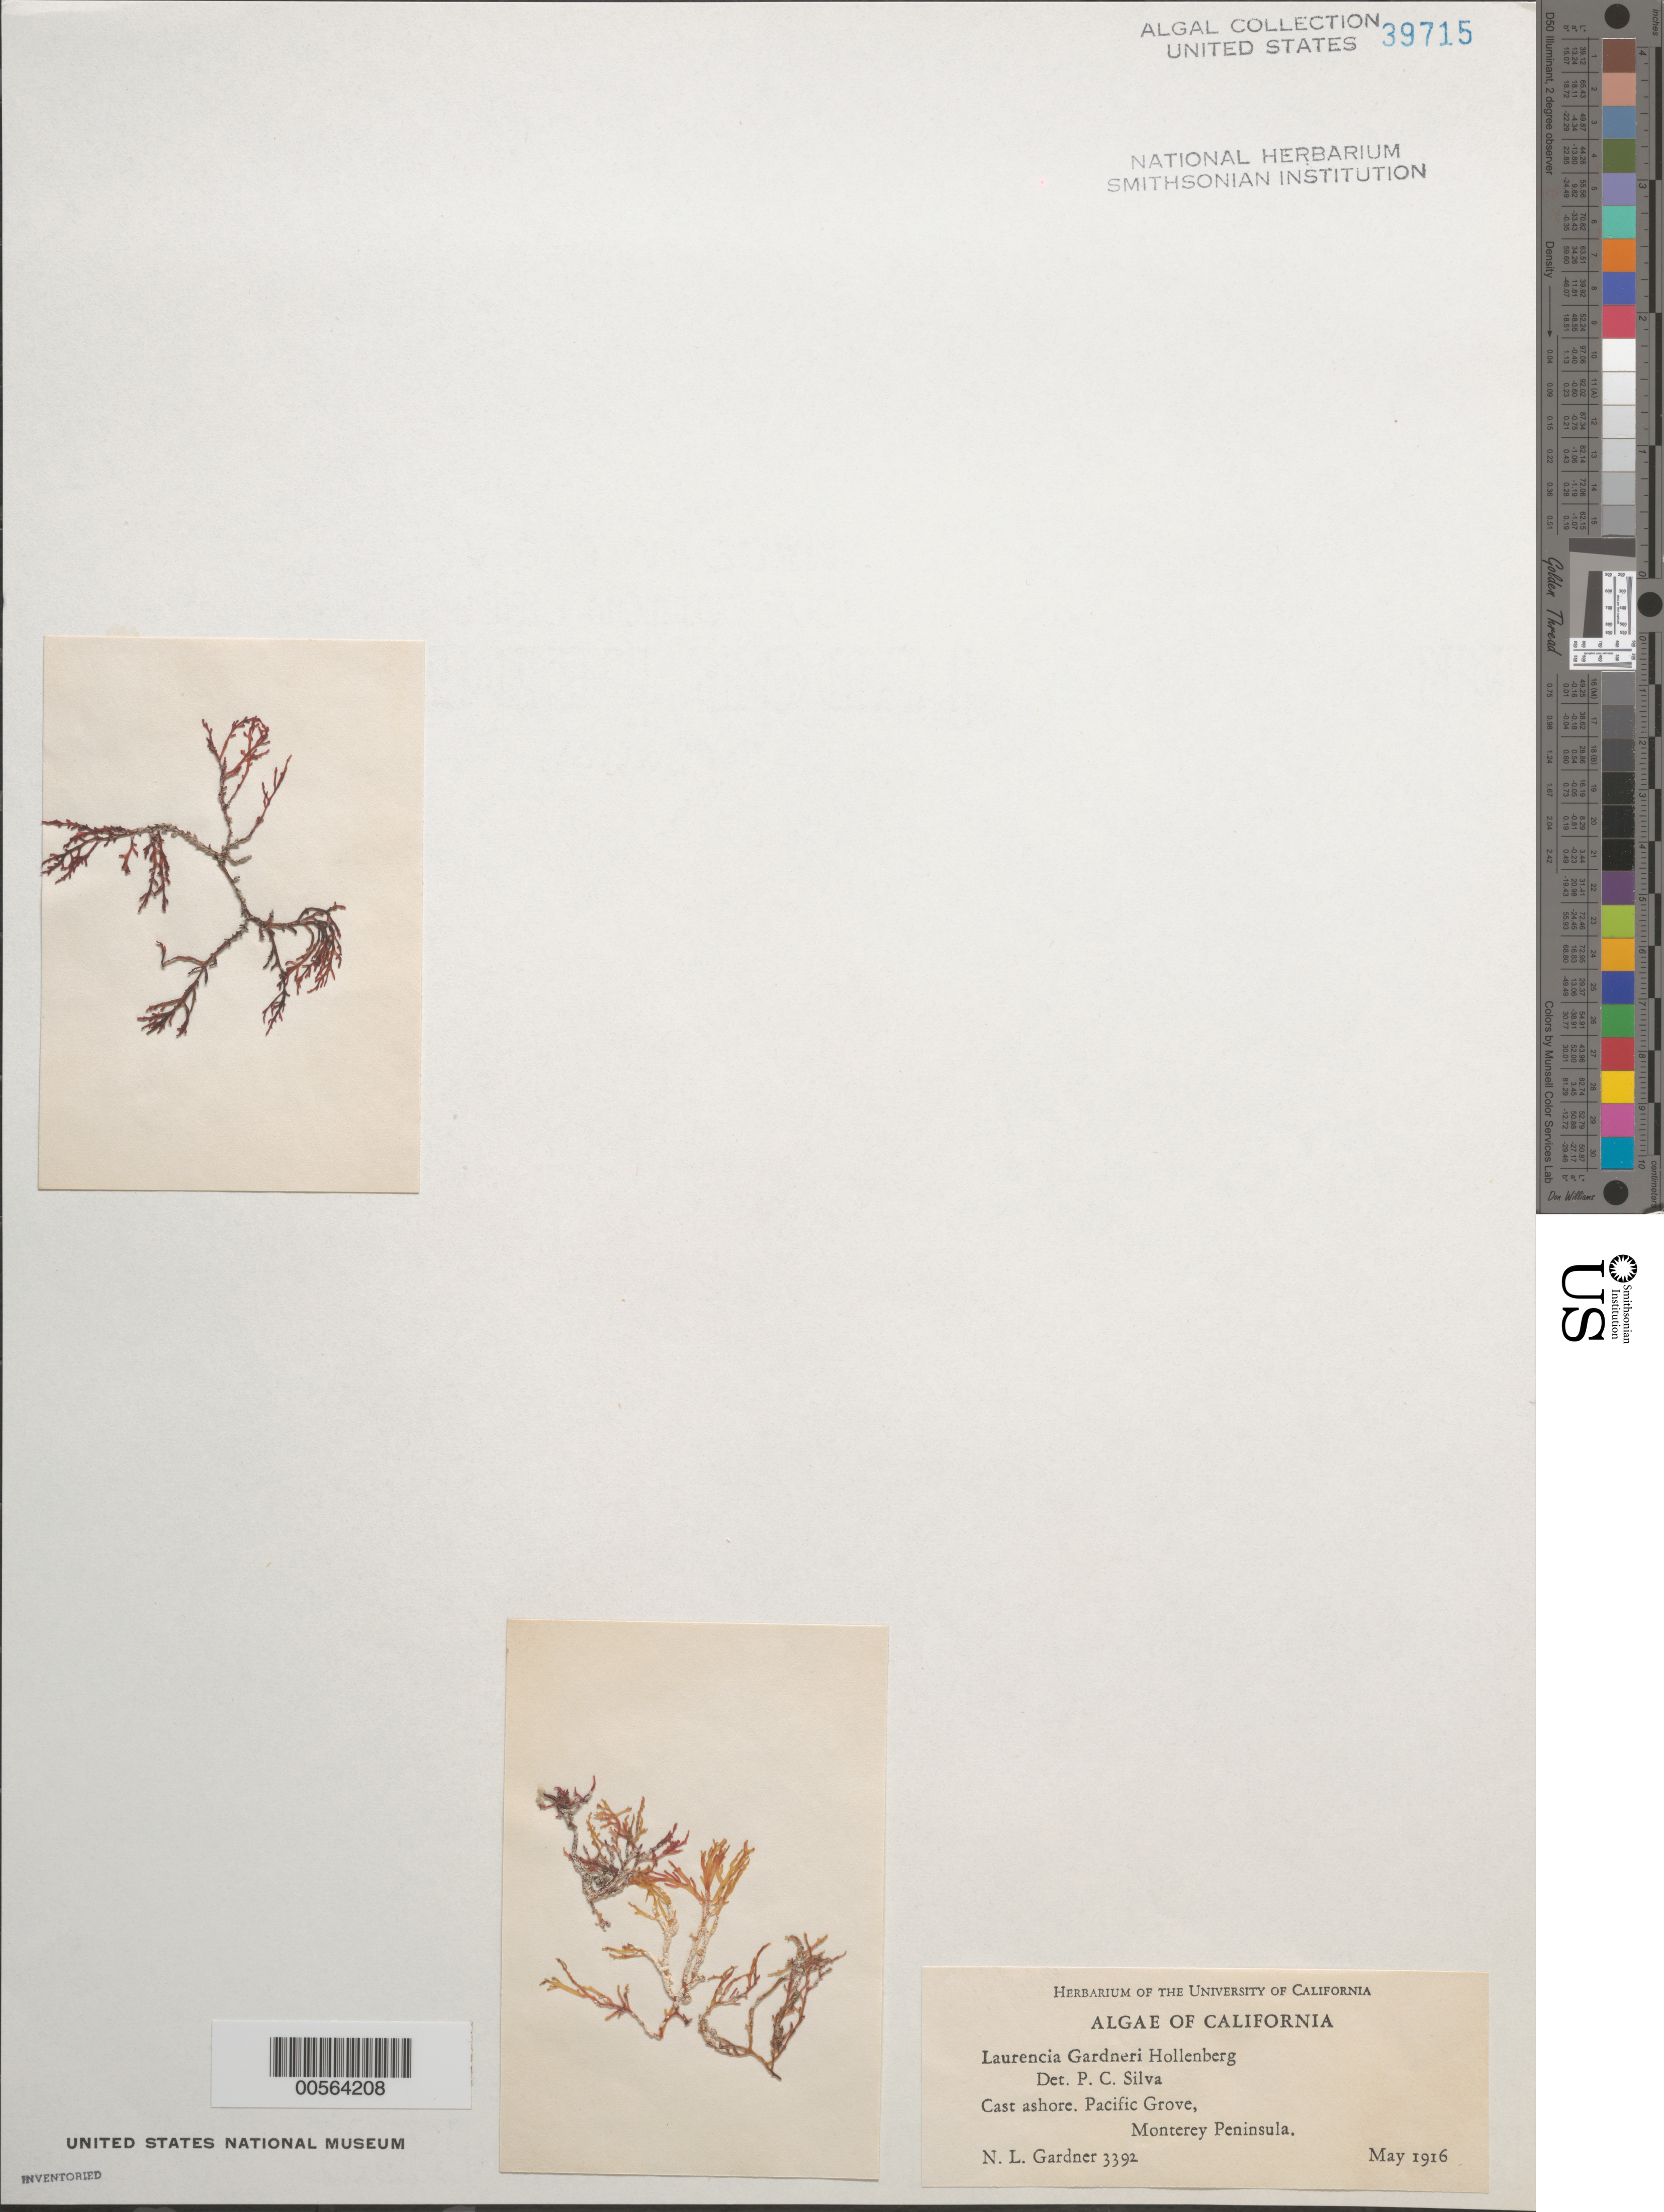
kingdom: Plantae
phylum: Rhodophyta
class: Florideophyceae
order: Ceramiales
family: Rhodomelaceae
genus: Laurencia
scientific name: Laurencia gardneri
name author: Hollenb. in G.M. Sm. & Hollenb.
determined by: Silva, P. C.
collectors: N. Gardner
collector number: NLG 3392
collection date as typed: May 1916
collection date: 1916-05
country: United States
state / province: California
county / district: Monterey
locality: Pacific Grove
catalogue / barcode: US 39715